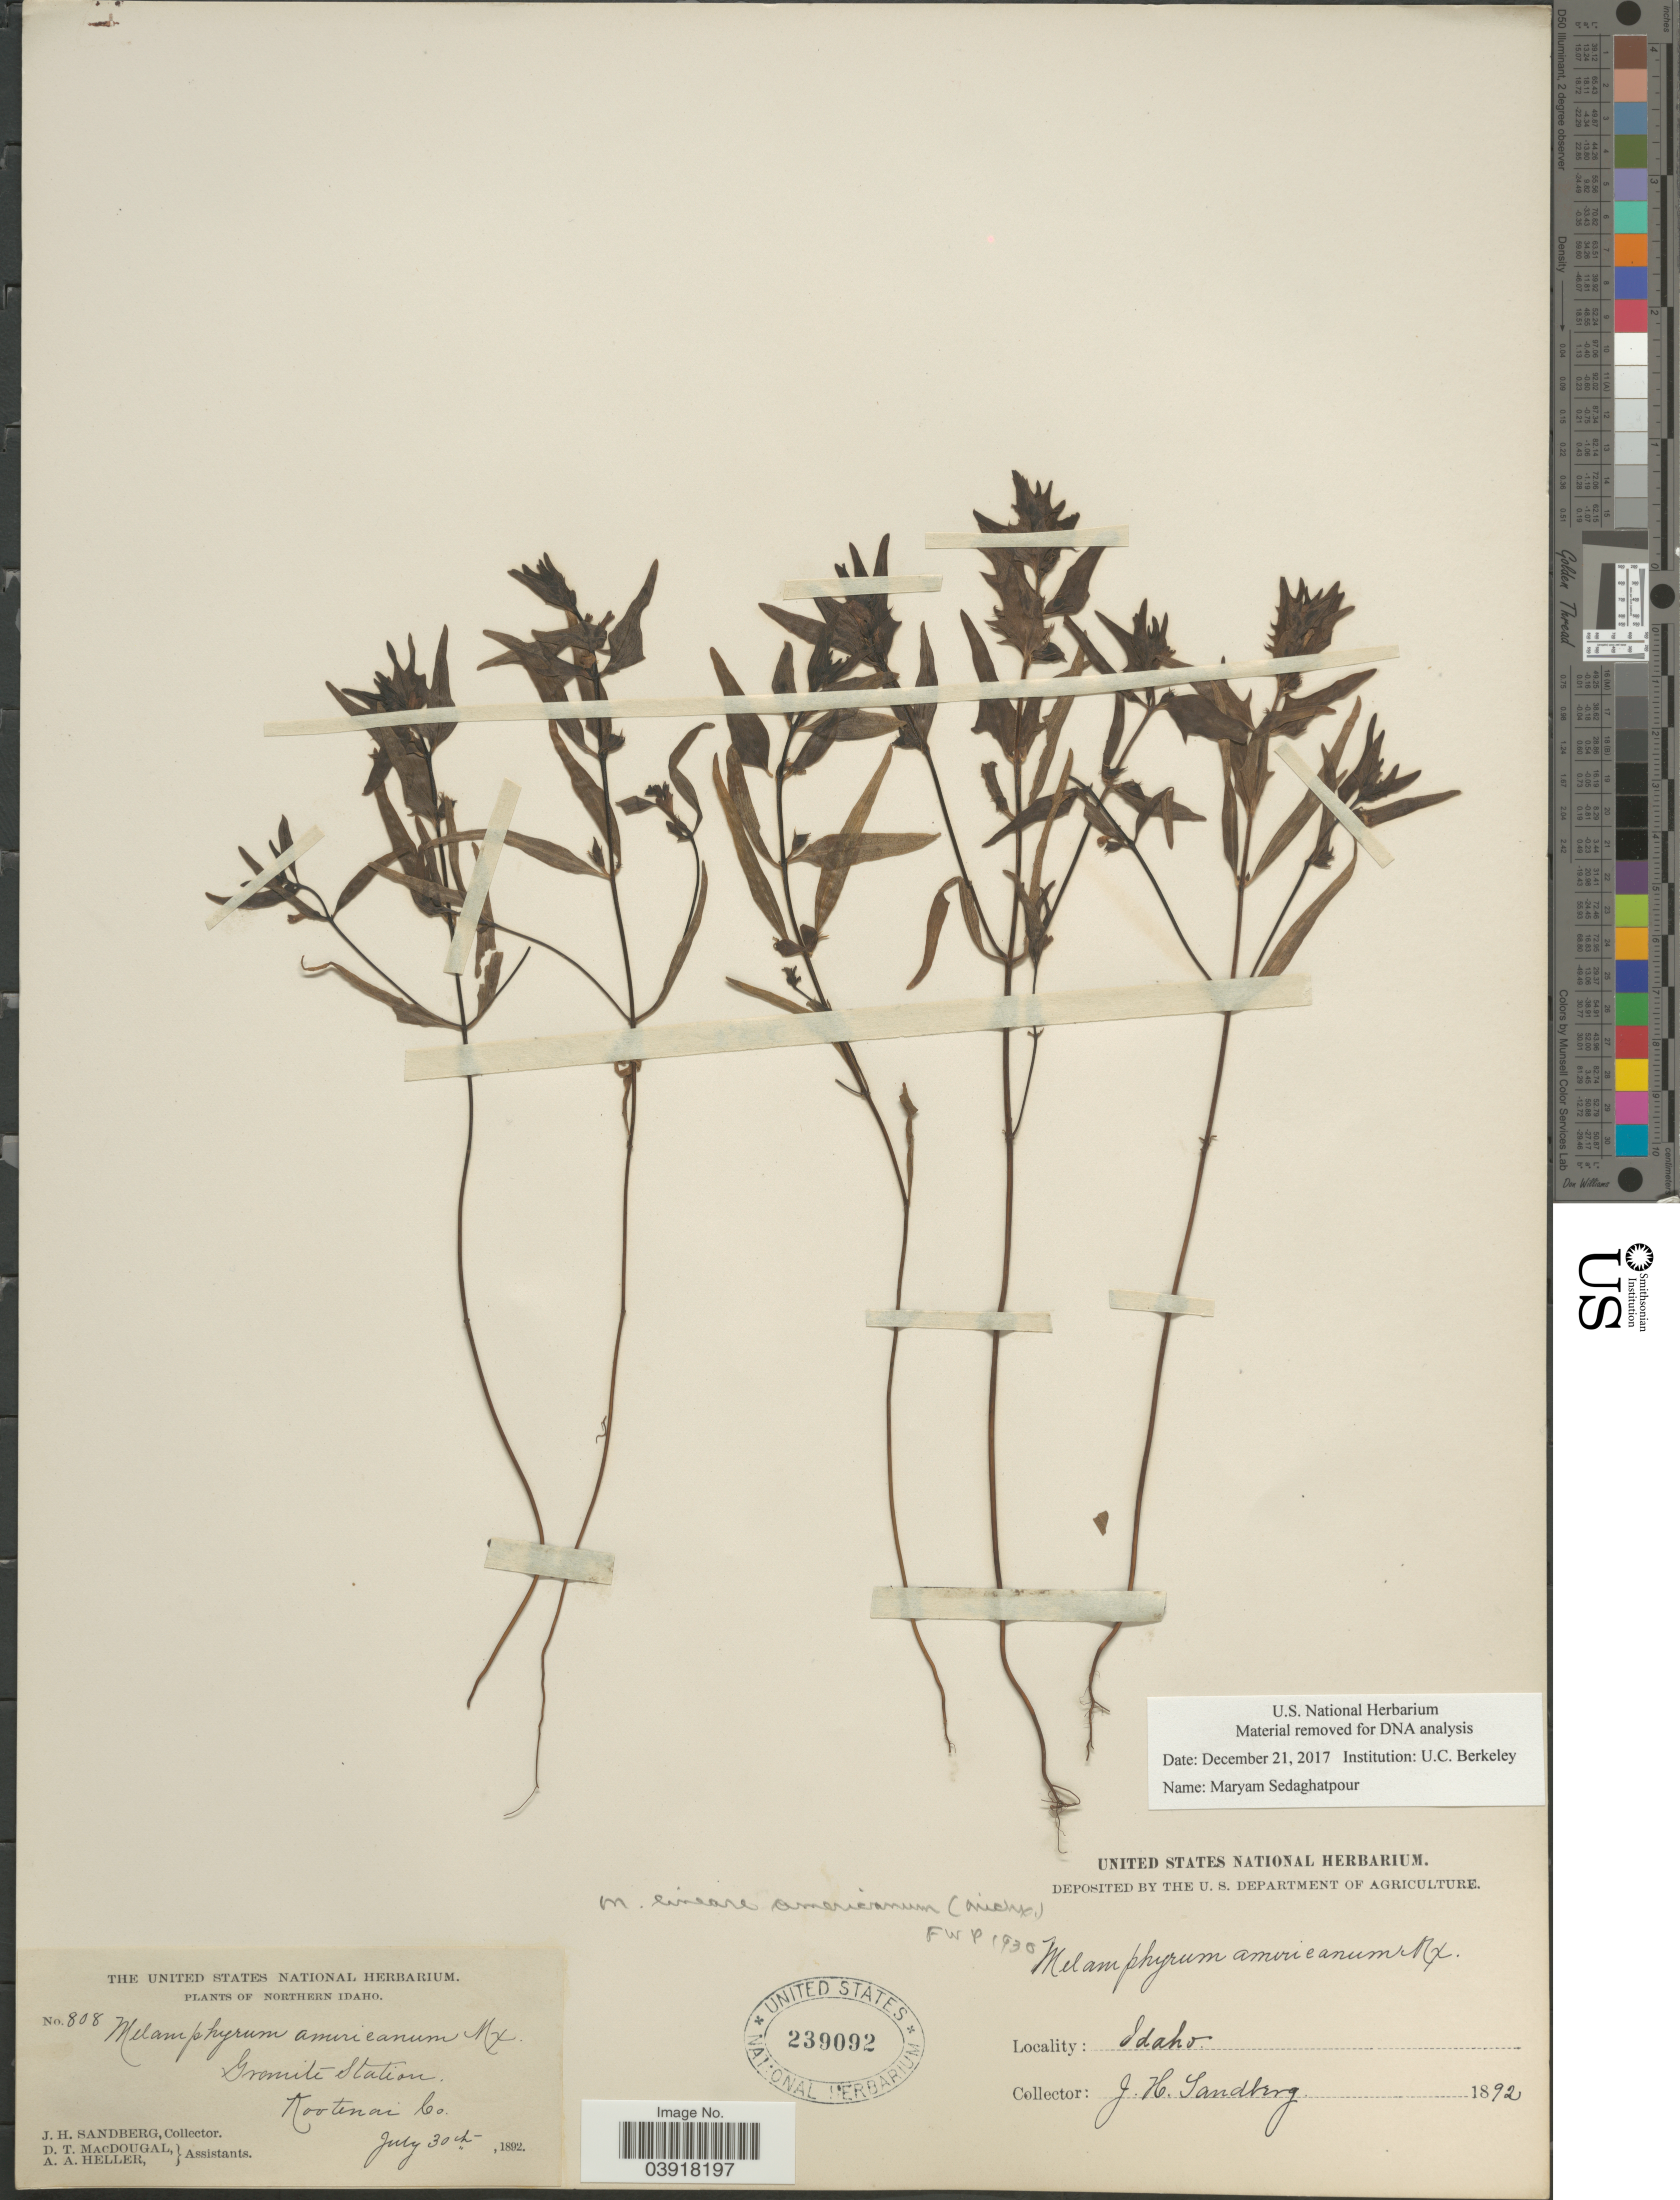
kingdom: Plantae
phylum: Tracheophyta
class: Magnoliopsida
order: Lamiales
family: Orobanchaceae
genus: Melampyrum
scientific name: Melampyrum lineare var. pectinatum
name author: (Pennell) Fernald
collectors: J. H. Sandberg, D. T. MacDougal & A. A. Heller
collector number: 808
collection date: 1892-07-30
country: United States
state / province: Idaho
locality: Northern Idaho. Granite Station. Kootenai Co.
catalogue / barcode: US 239092